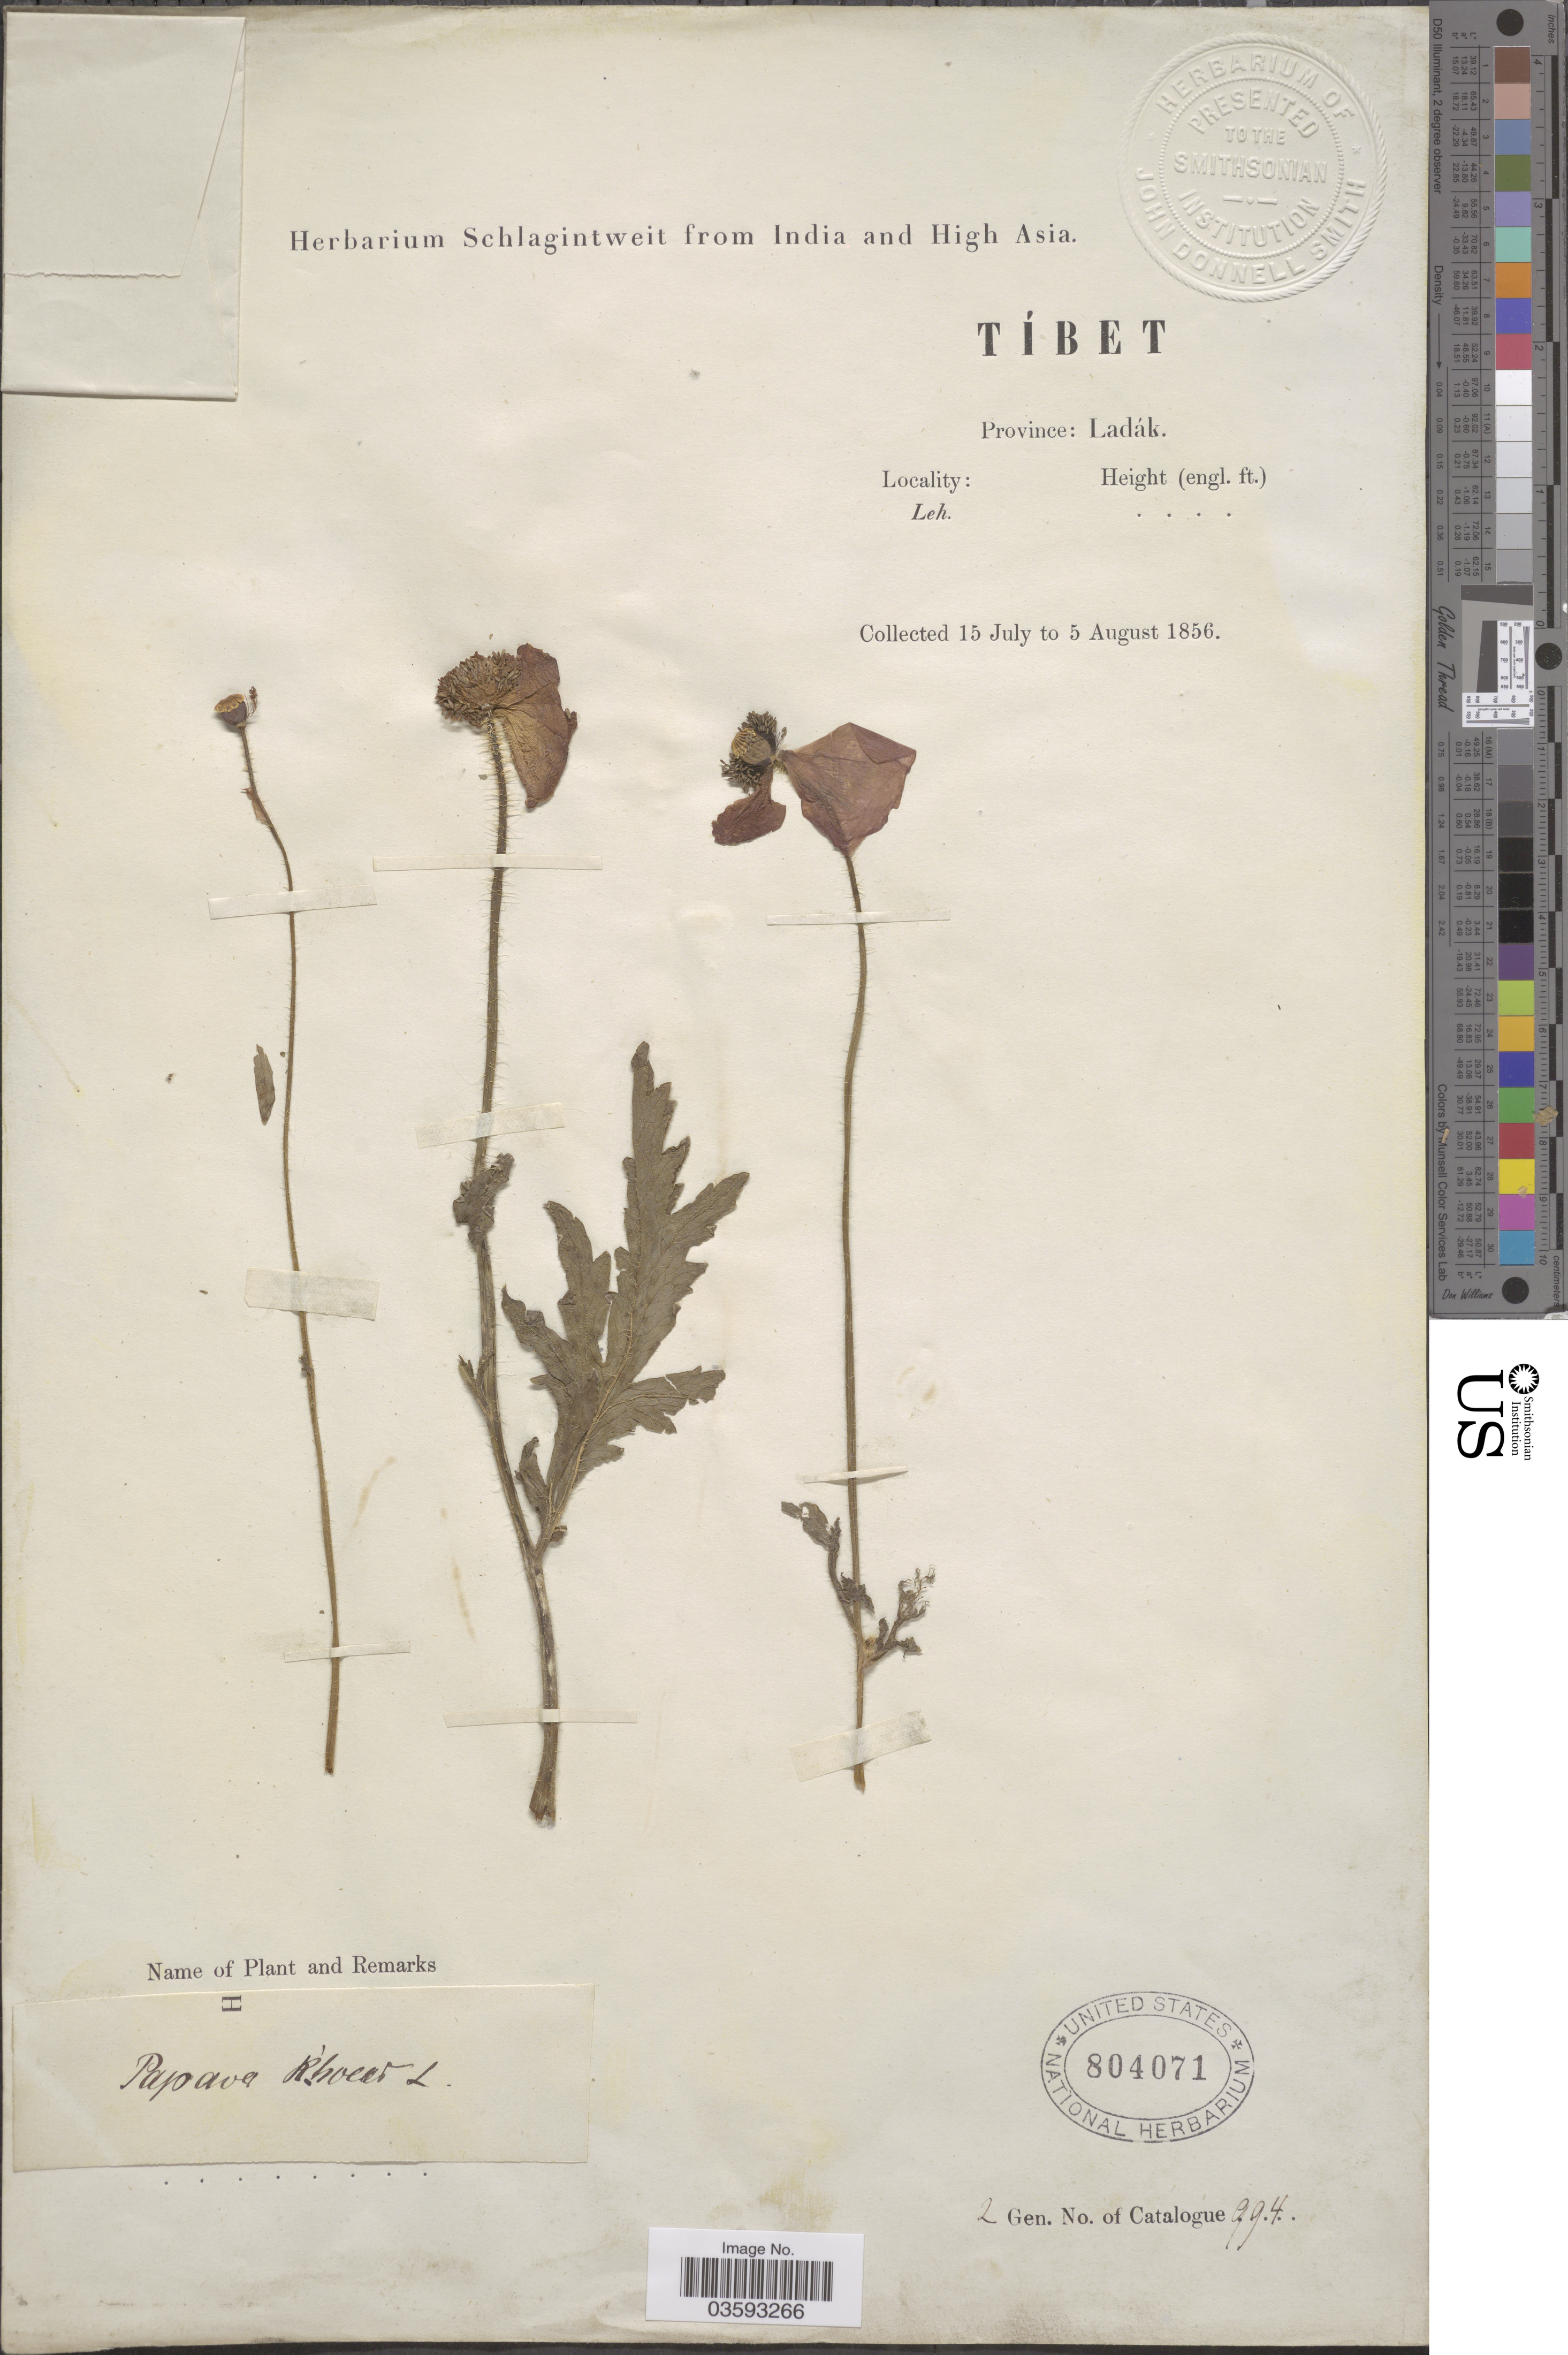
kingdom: Plantae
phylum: Tracheophyta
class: Magnoliopsida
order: Ranunculales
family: Papaveraceae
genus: Papaver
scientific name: Papaver rhoeas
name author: L.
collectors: ex herb. Schlagintweit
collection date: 1856-07-15/1856-08-05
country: India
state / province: Ladakh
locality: Tíbet. Province: Ladák. Leh.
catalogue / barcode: US 804071